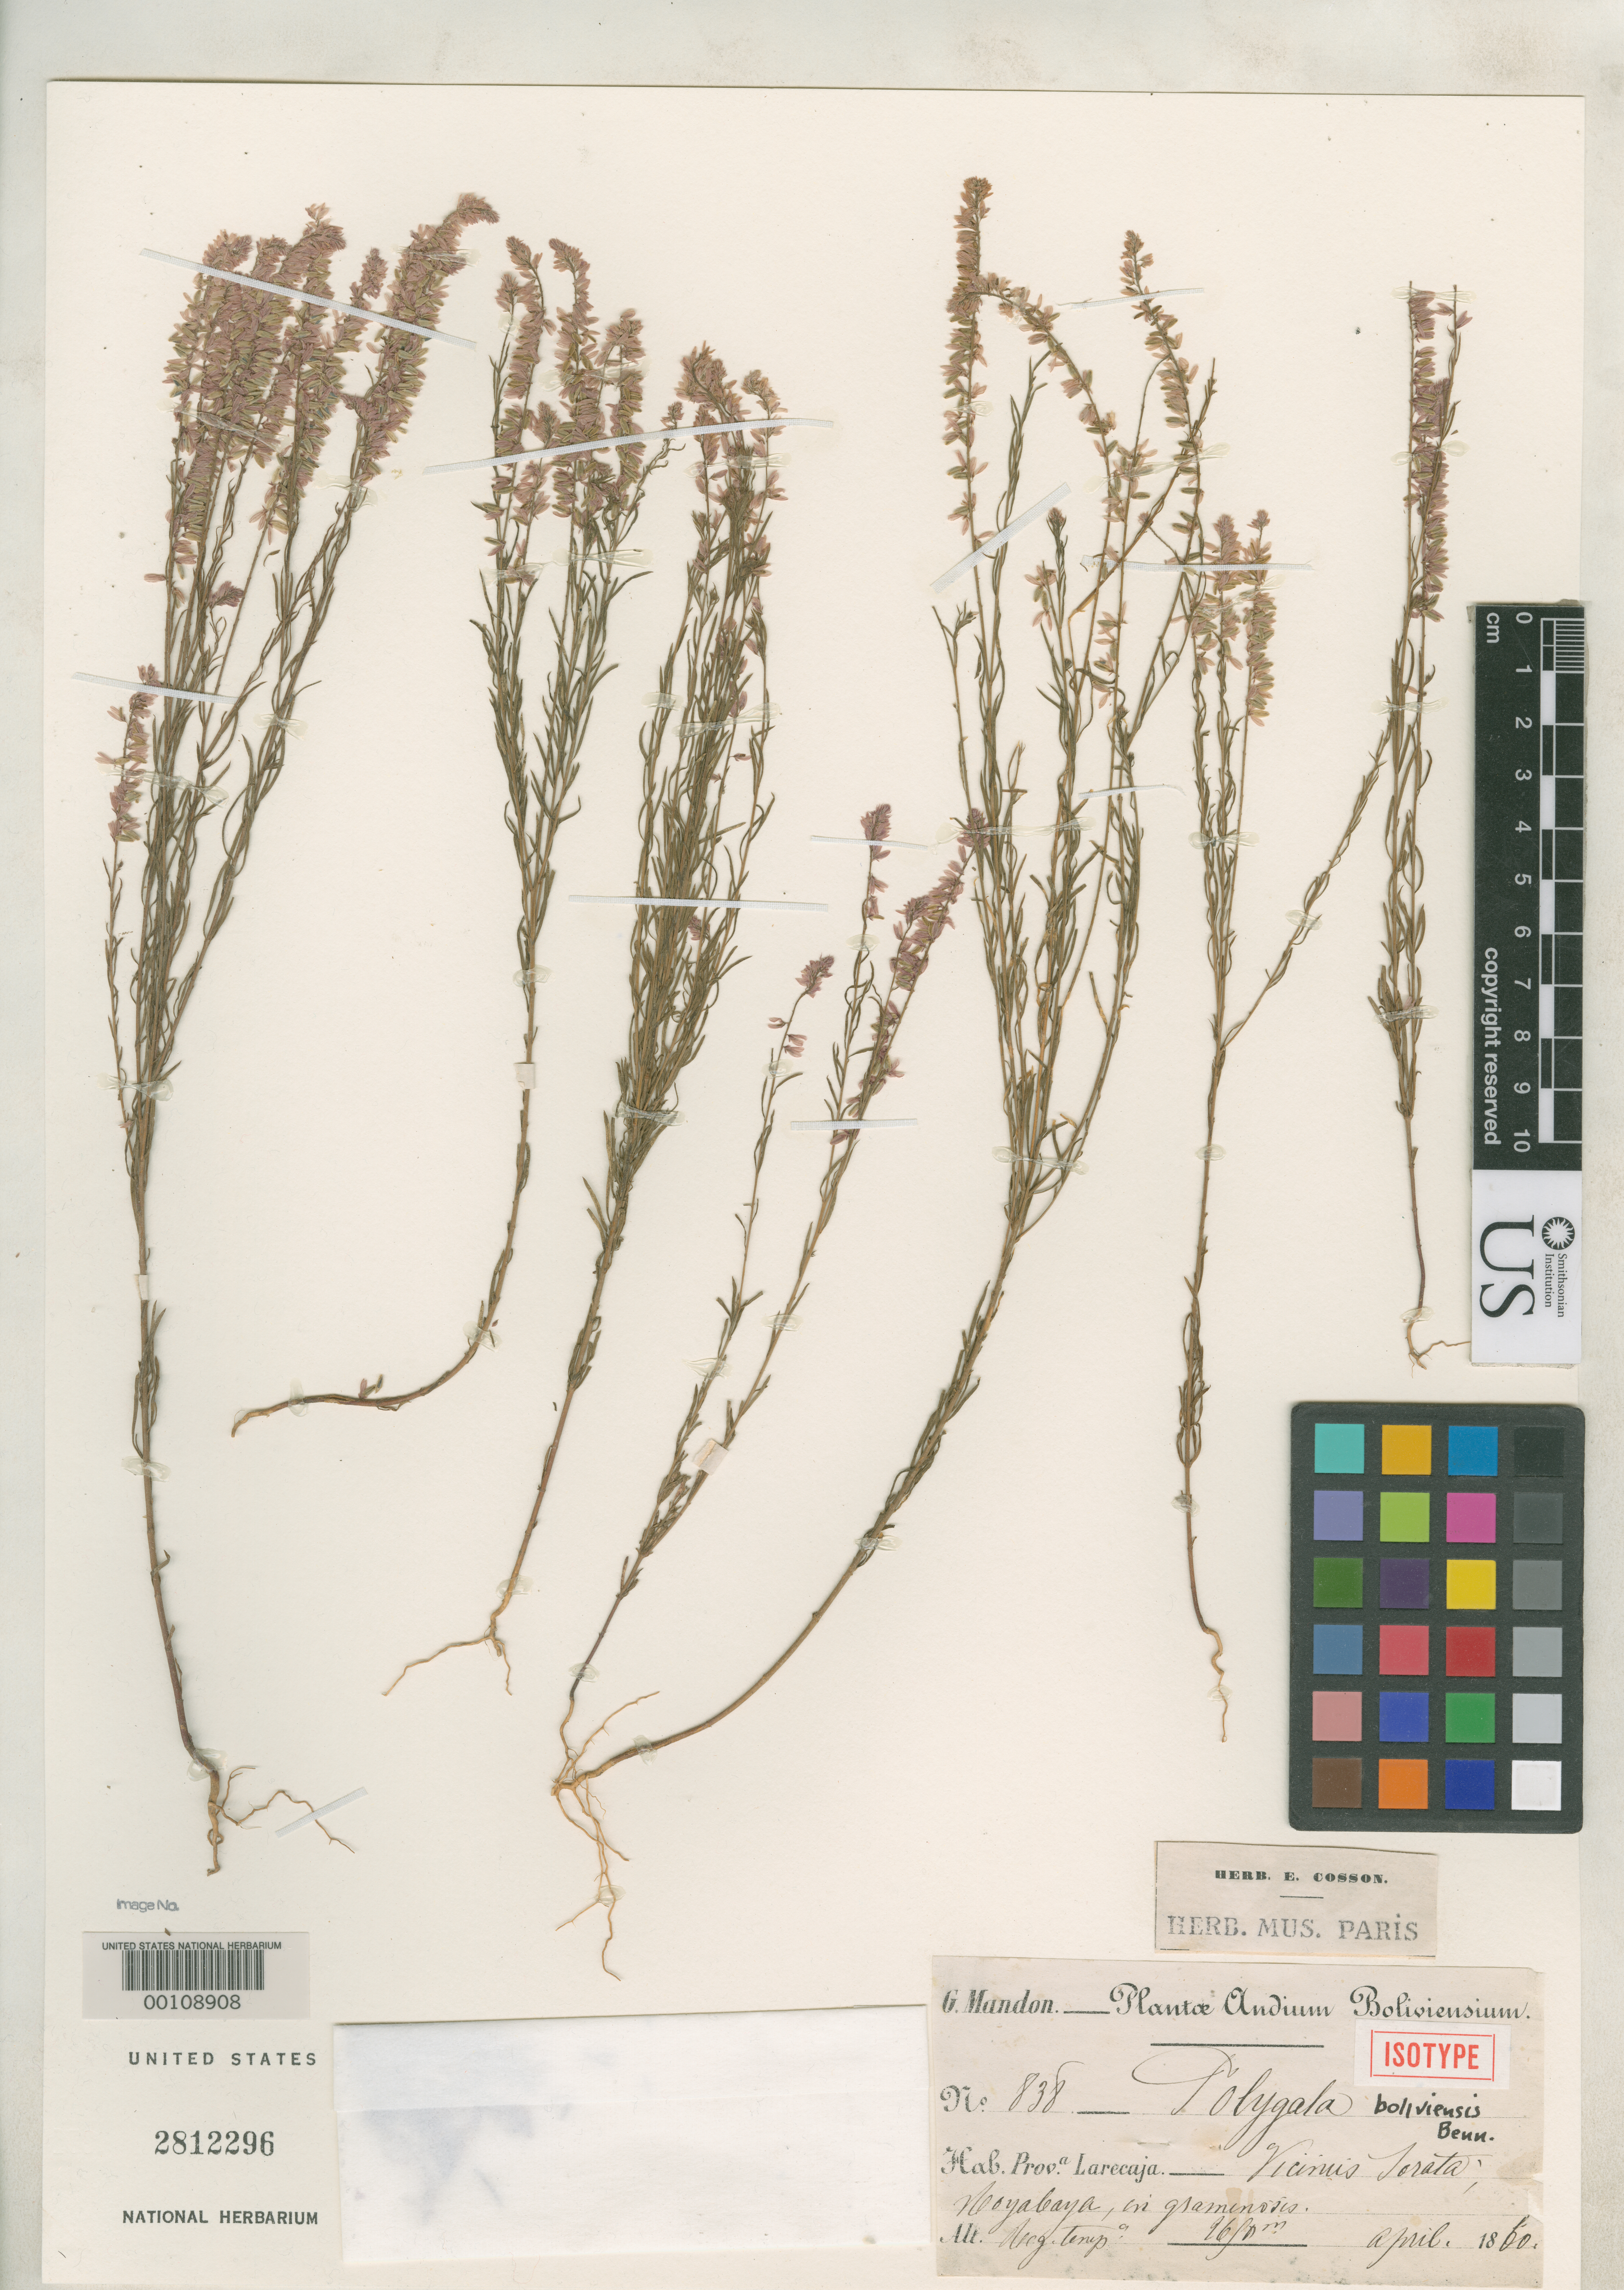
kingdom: Plantae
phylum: Tracheophyta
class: Magnoliopsida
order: Fabales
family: Polygalaceae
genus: Polygala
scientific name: Polygala boliviensis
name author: A.W. Benn.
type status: Isotype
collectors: G. Mandon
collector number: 838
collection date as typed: Apr 1860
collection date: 1860-04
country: Bolivia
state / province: La Paz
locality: Laracaja, near Sorata.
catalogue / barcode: US 2812296